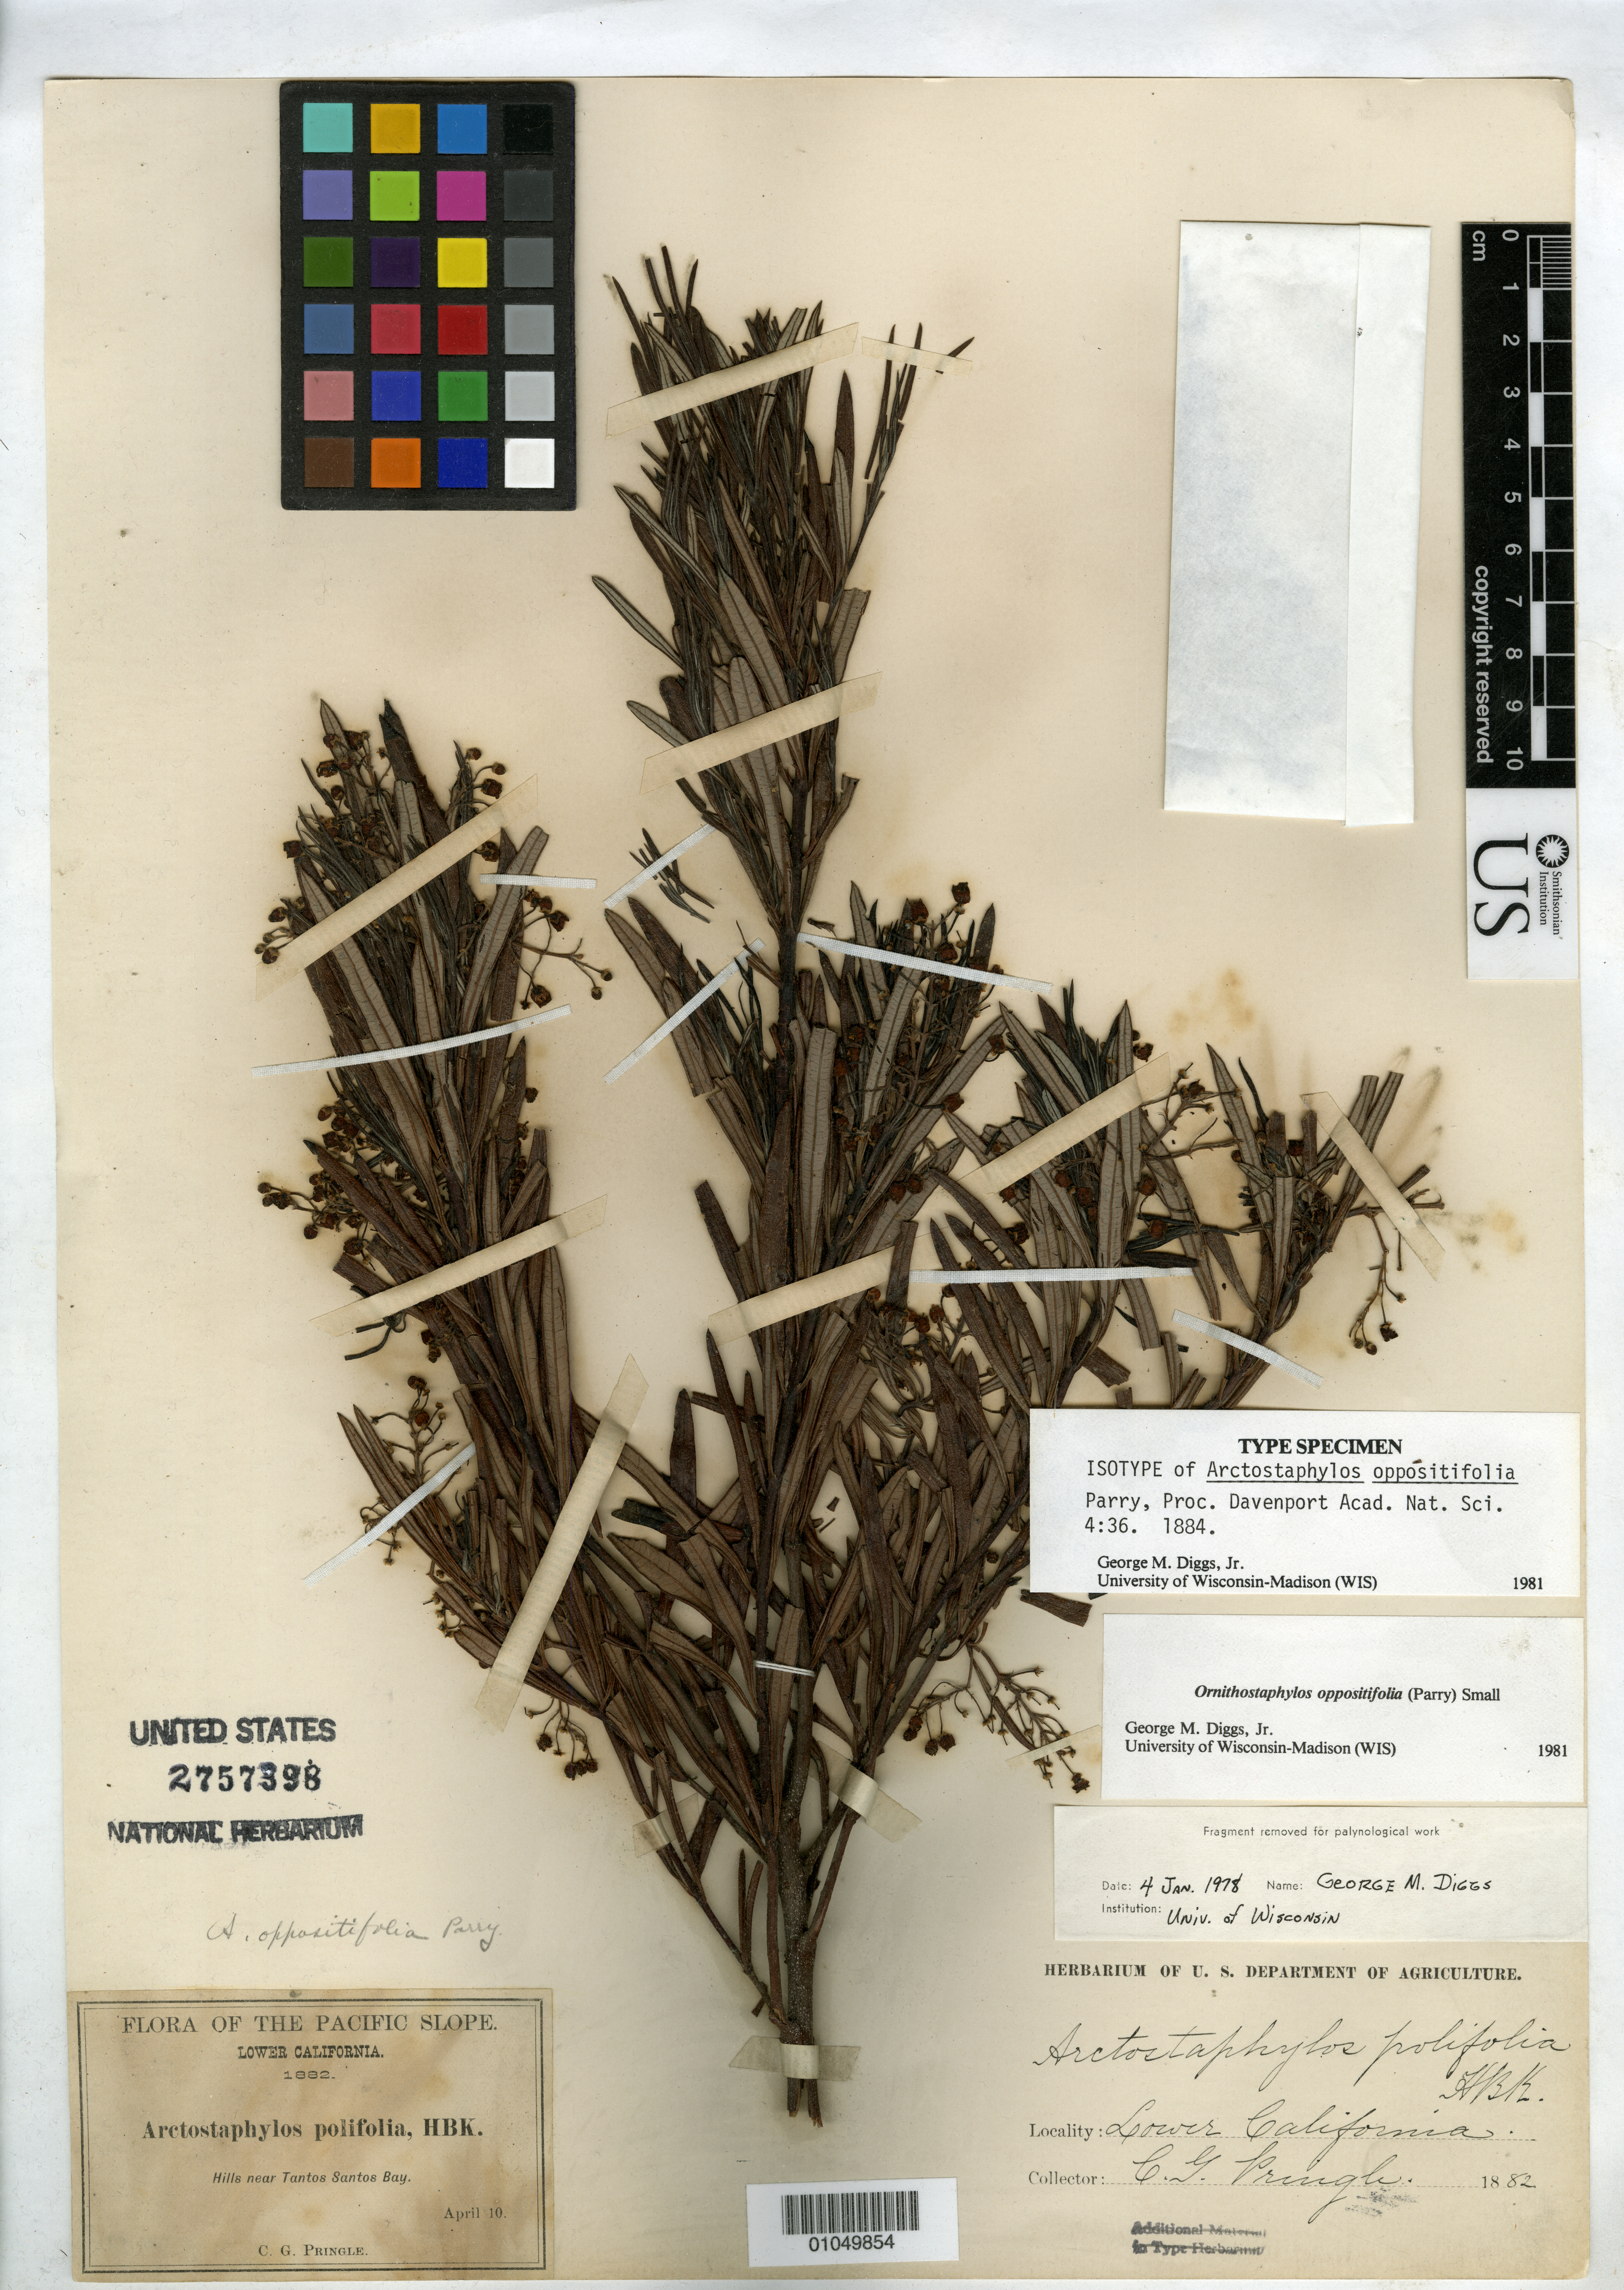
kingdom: Plantae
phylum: Tracheophyta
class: Magnoliopsida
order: Ericales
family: Ericaceae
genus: Arctostaphylos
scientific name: Arctostaphylos oppositifolia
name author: Parry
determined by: Diggs, George Minor, Jr.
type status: Isosyntype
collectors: C. G. Pringle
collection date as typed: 10 Apr 1882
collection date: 1882-04-10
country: Mexico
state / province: Baja California Sur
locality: Lower California. Hills near Tantos Santos Bay.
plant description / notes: Annotated as isotype by G.M. Diggs (1981) but protologue cites 2 collections without designating a type.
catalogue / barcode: US 2757398